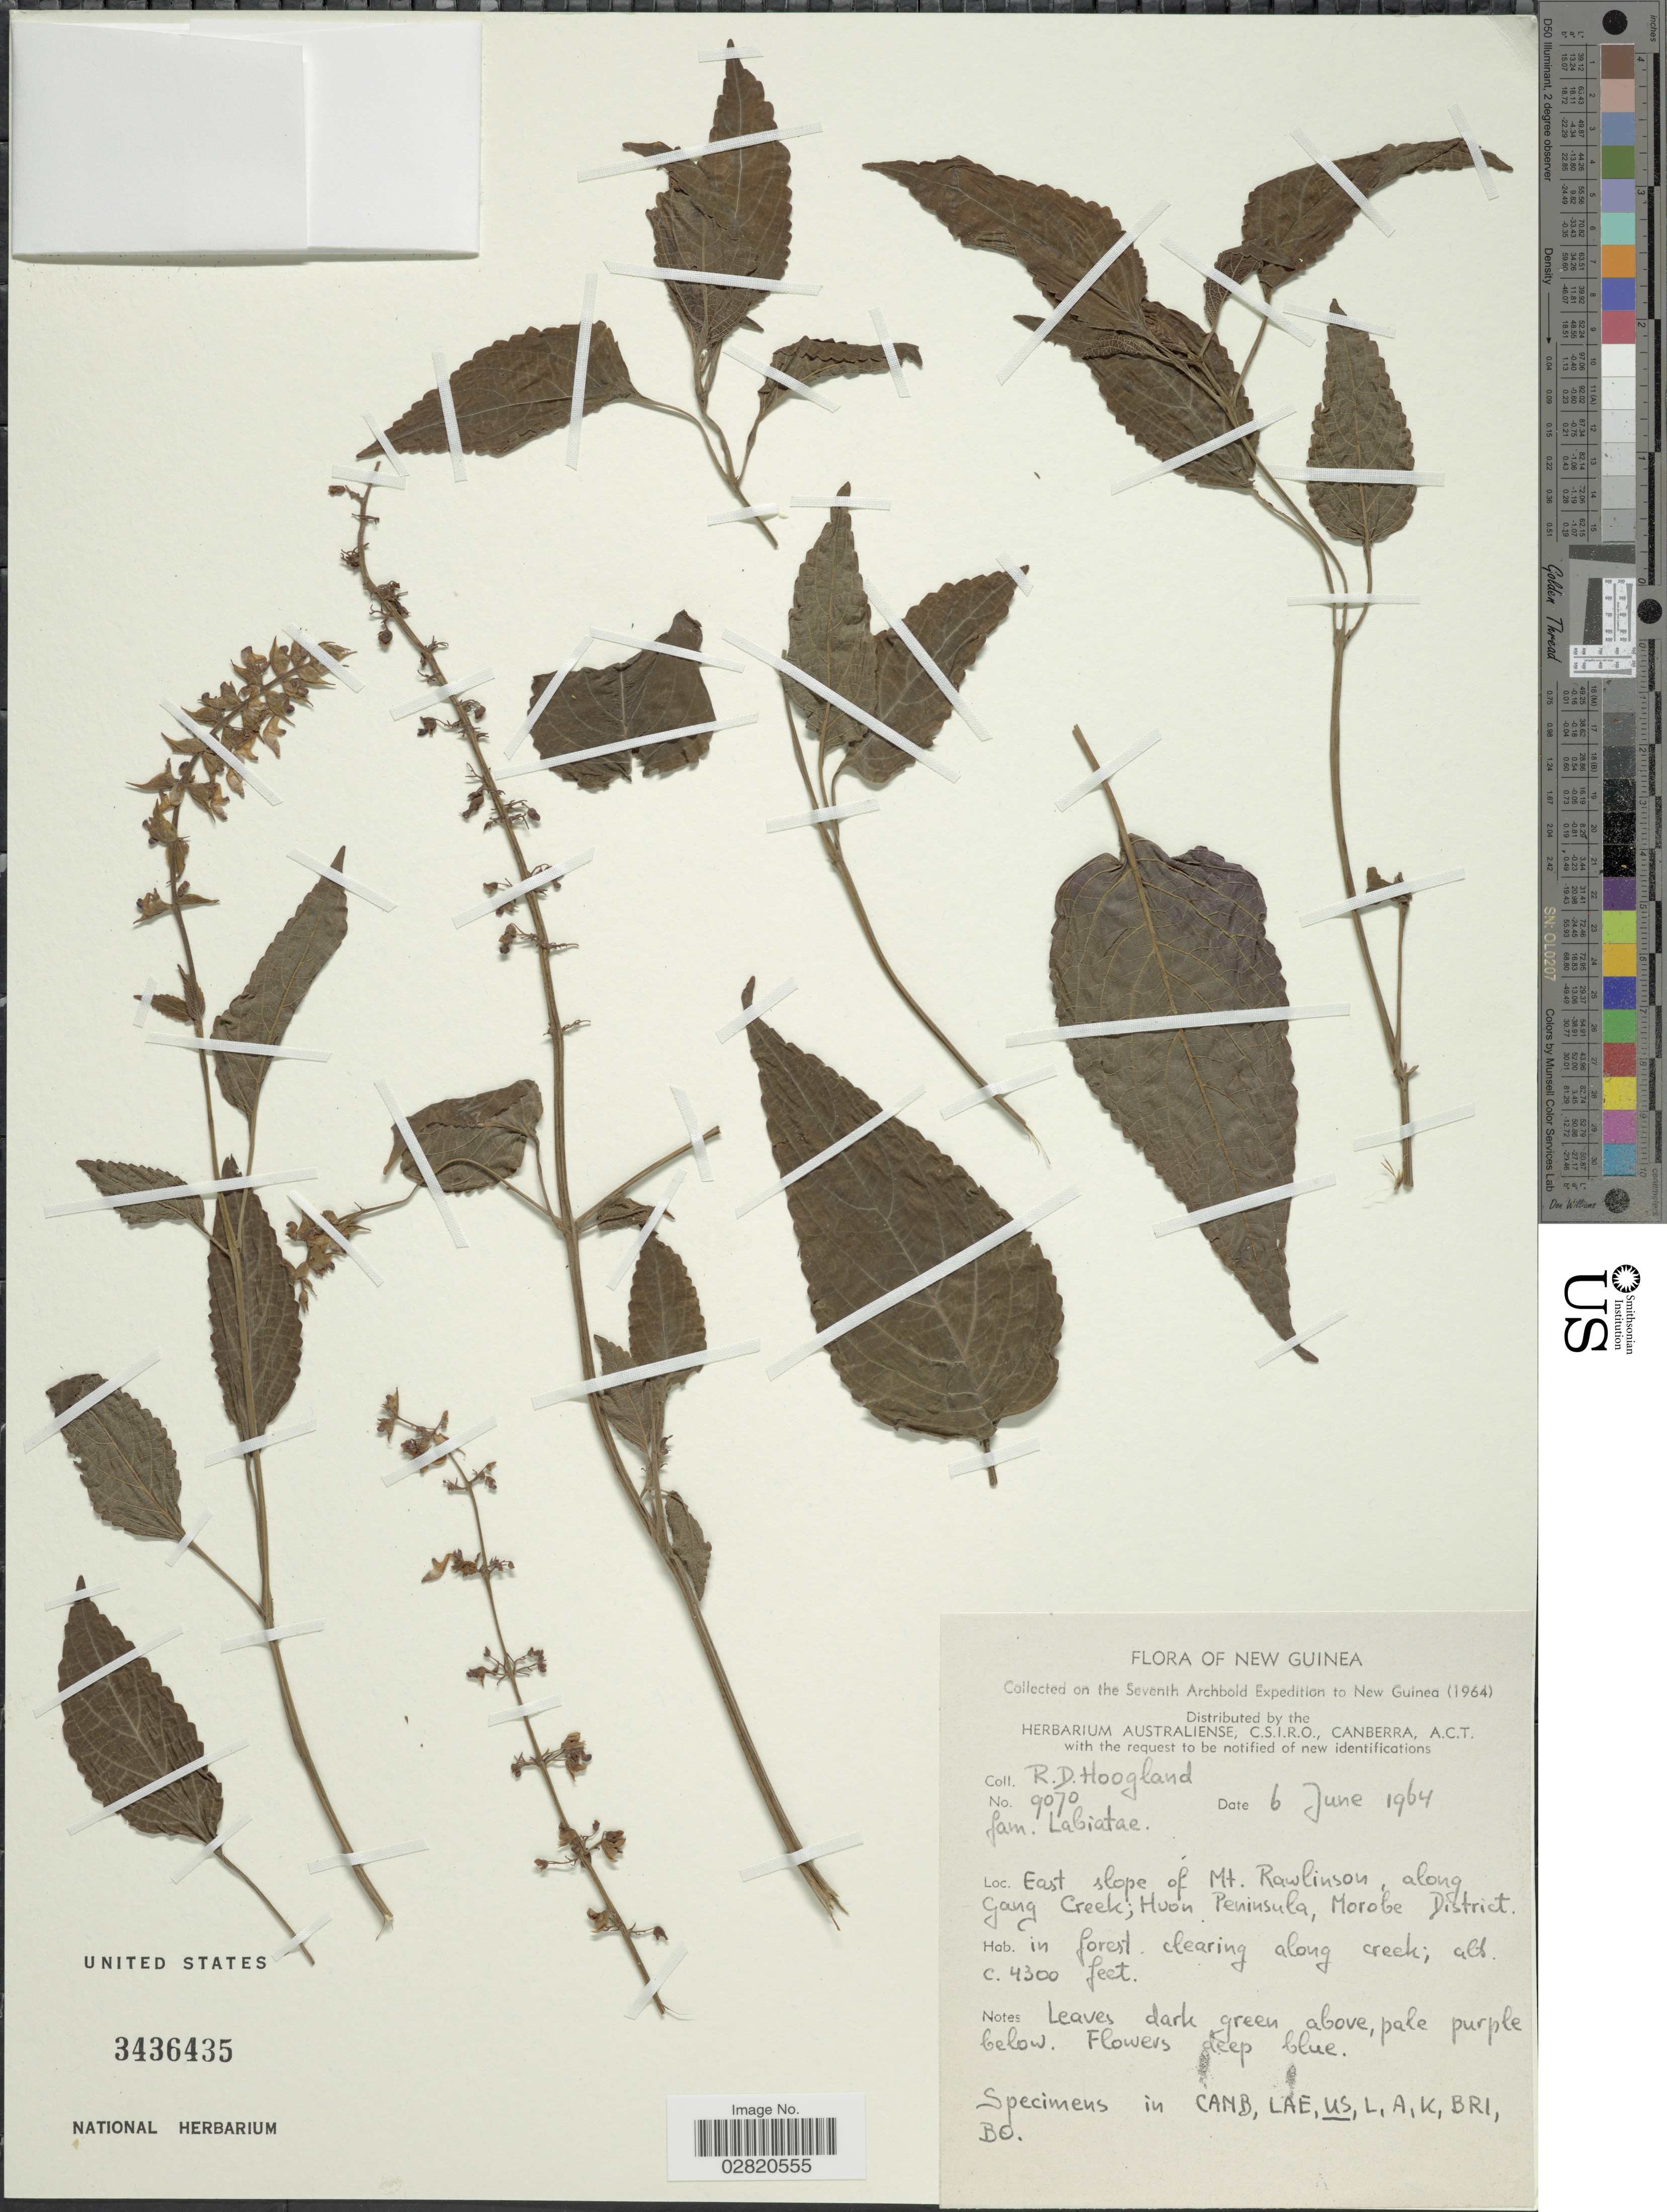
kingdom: Plantae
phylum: Tracheophyta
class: Magnoliopsida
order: Lamiales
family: Lamiaceae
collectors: R. D. Hoogland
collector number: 9070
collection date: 1964-06-06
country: Papua New Guinea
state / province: Morobe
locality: New Guinea. East slope of Mt. Rawlinson, along Gang Creel; Huon Peninsula, Morobe District.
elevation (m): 1311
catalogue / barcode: US 3436435